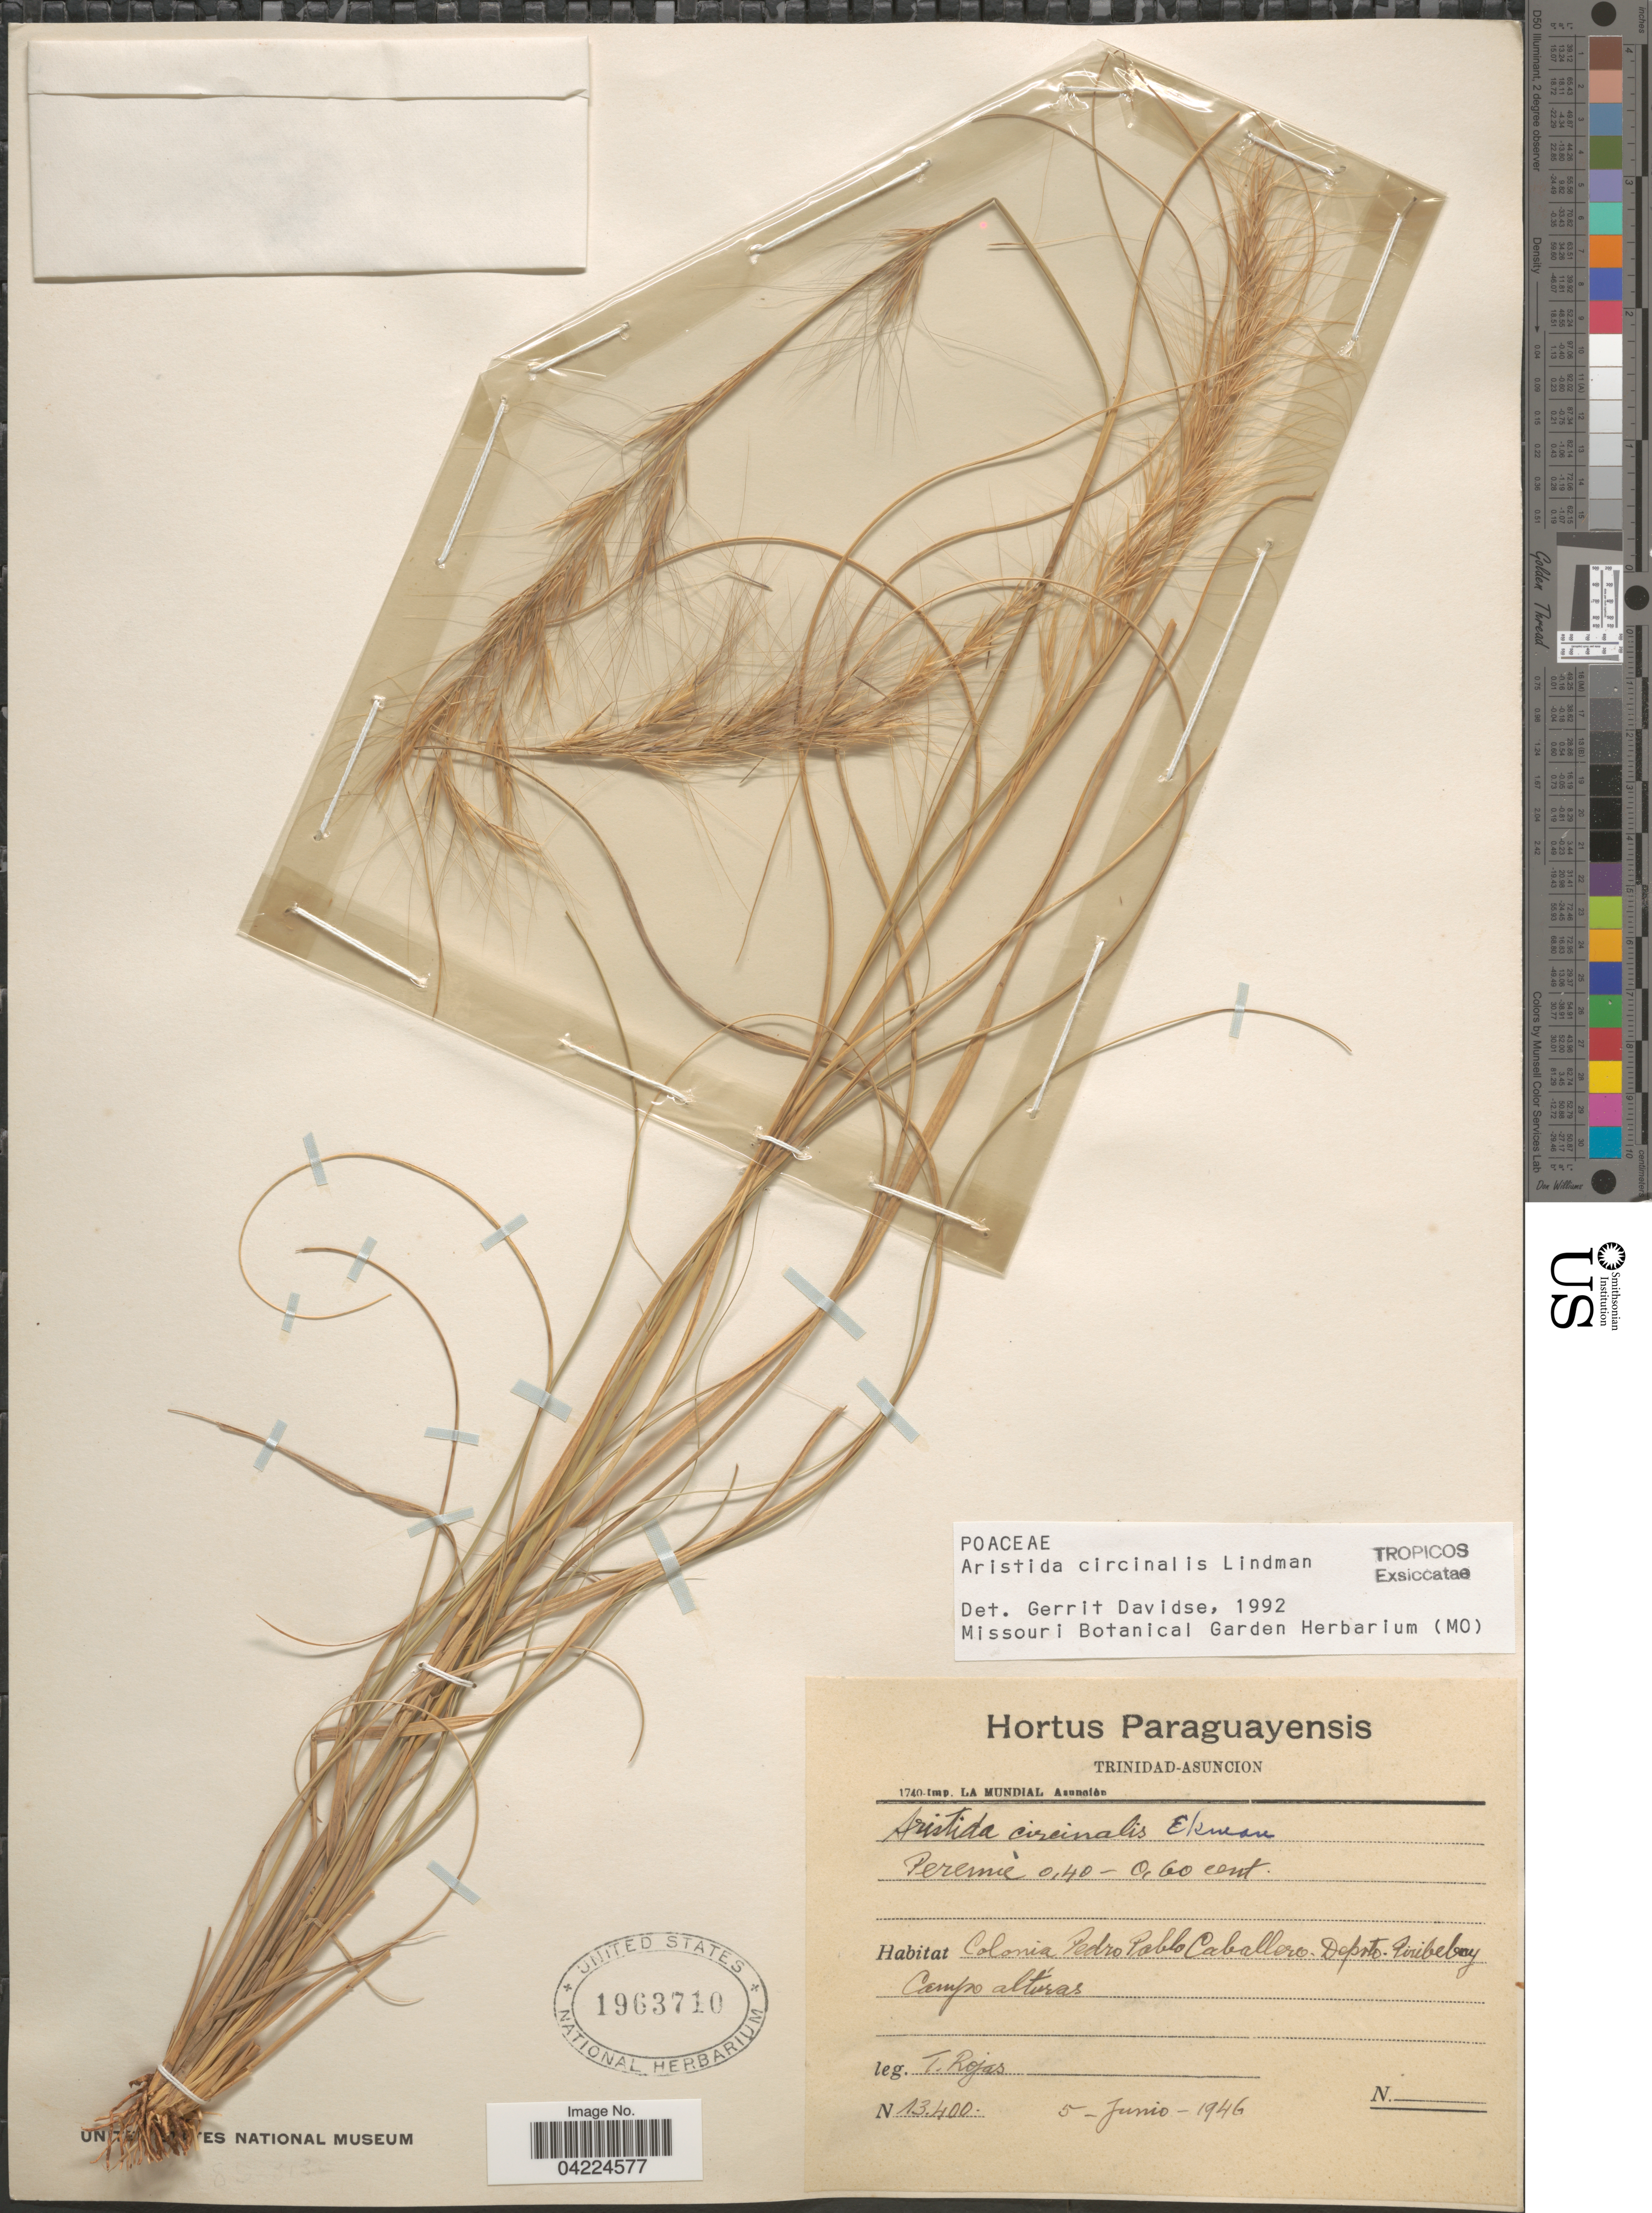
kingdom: Plantae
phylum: Tracheophyta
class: Liliopsida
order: Poales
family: Poaceae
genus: Aristida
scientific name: Aristida circinalis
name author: Lindm.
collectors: T. Rojas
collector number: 13400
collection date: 1946-06-05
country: Paraguay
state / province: Asuncion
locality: Colonia Pedro Pablo Caballero. Deprto. Piribebuy. Campo altúras.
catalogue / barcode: US 1963710